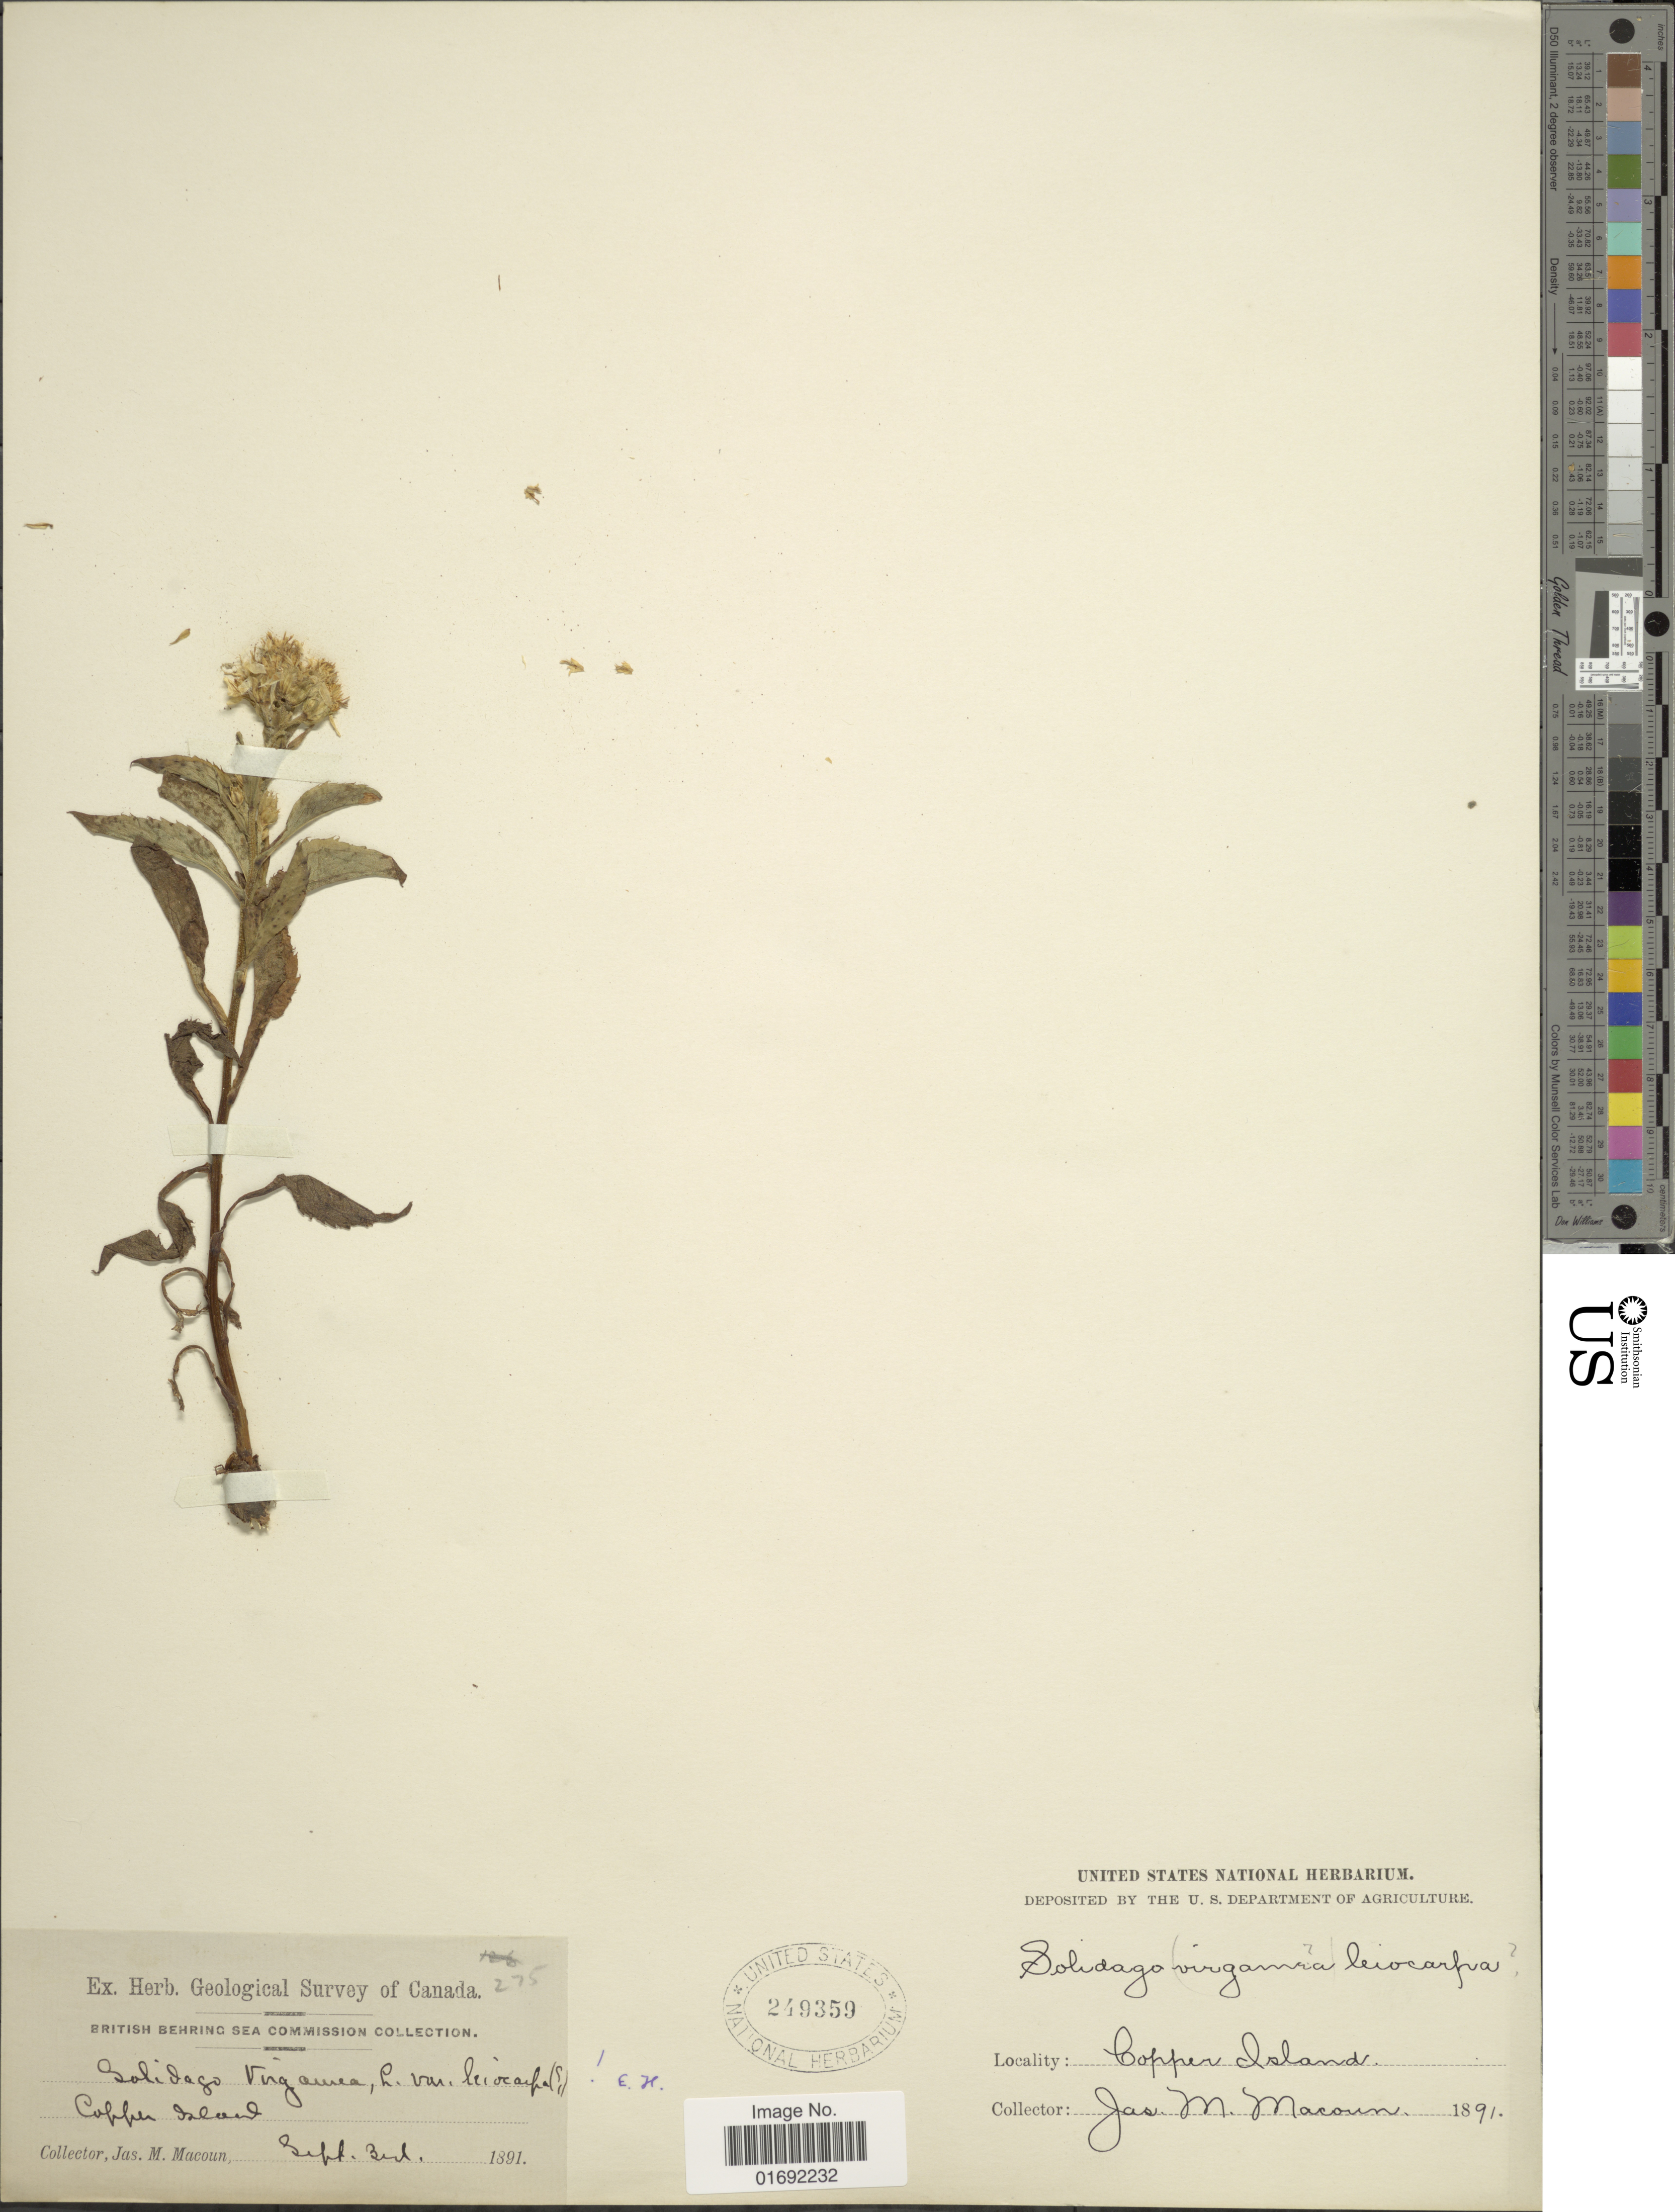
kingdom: Plantae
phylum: Tracheophyta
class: Magnoliopsida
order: Asterales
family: Asteraceae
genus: Solidago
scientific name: Solidago virgaurea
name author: L.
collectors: J. M. Macoun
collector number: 275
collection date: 1891-09-03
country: Canada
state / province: British Columbia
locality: Copper Island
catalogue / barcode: US 249359